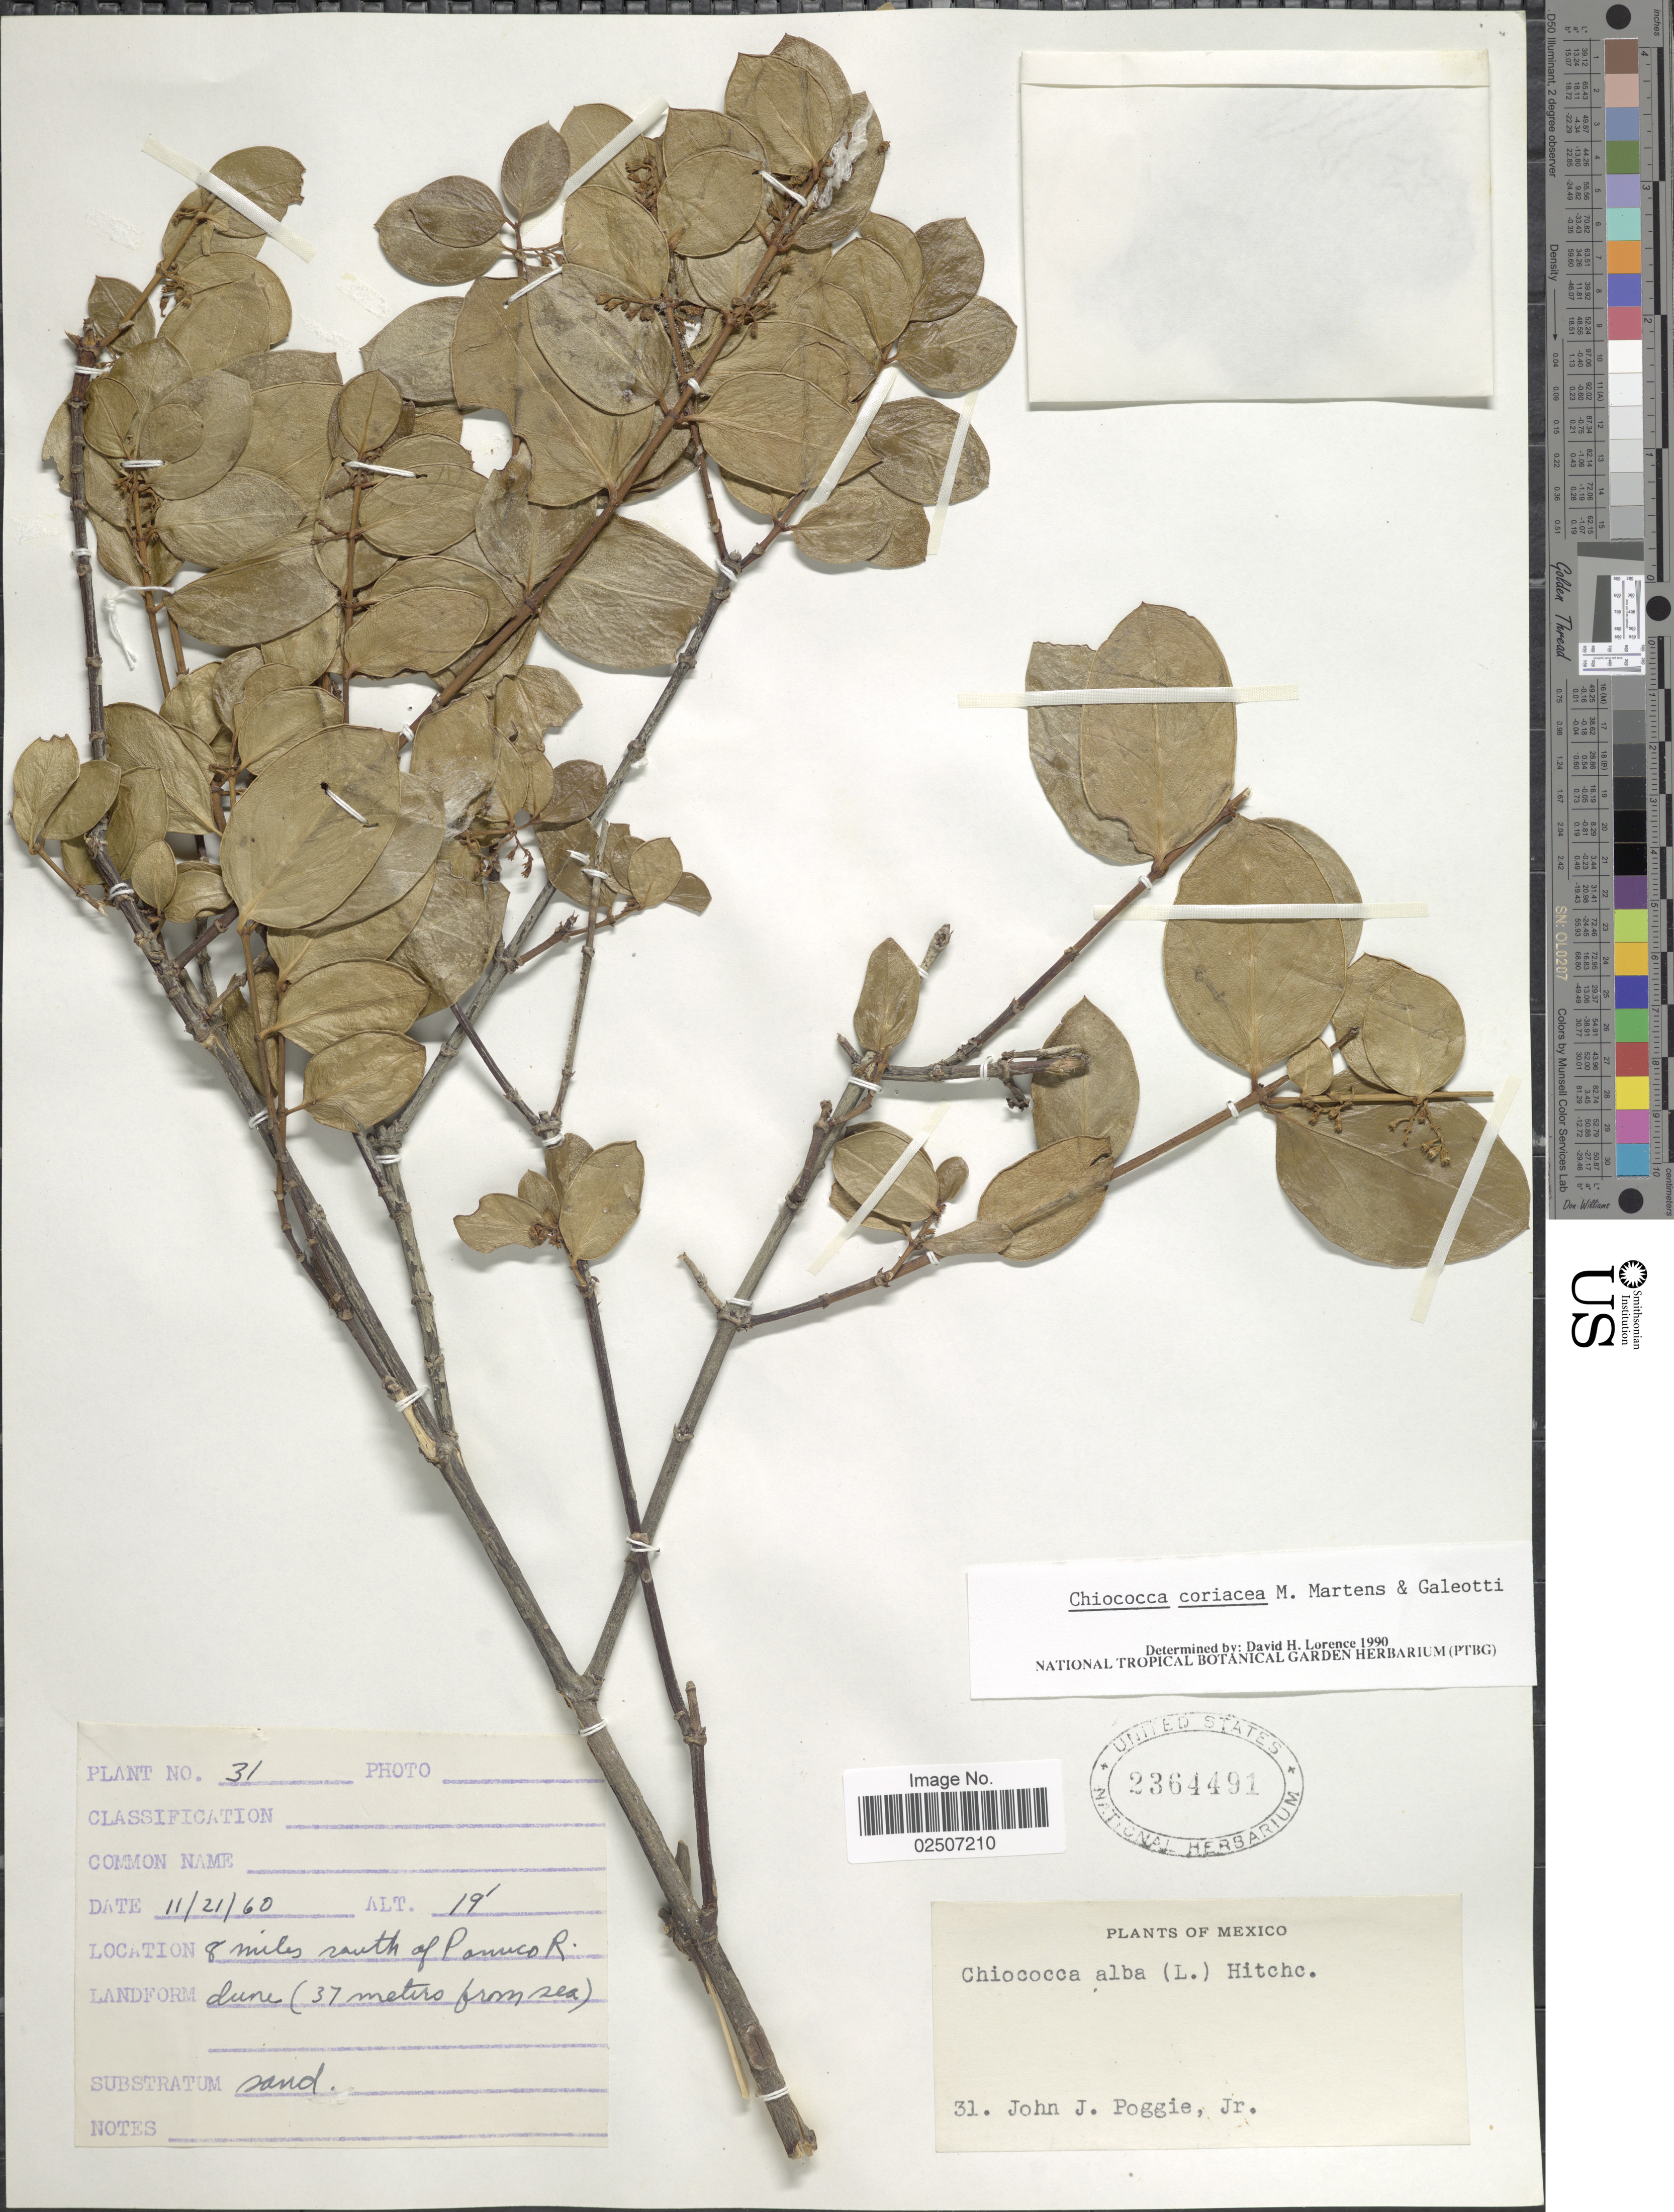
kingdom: Plantae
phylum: Tracheophyta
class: Magnoliopsida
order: Gentianales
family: Rubiaceae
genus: Chiococca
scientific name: Chiococca coriacea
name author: M. Martens & Galeotti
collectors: J. Poggie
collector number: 31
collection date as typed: Transcribed d/m/y: 21/11/60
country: Mexico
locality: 8 miles south of Panuco R.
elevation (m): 6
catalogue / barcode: US 2364491